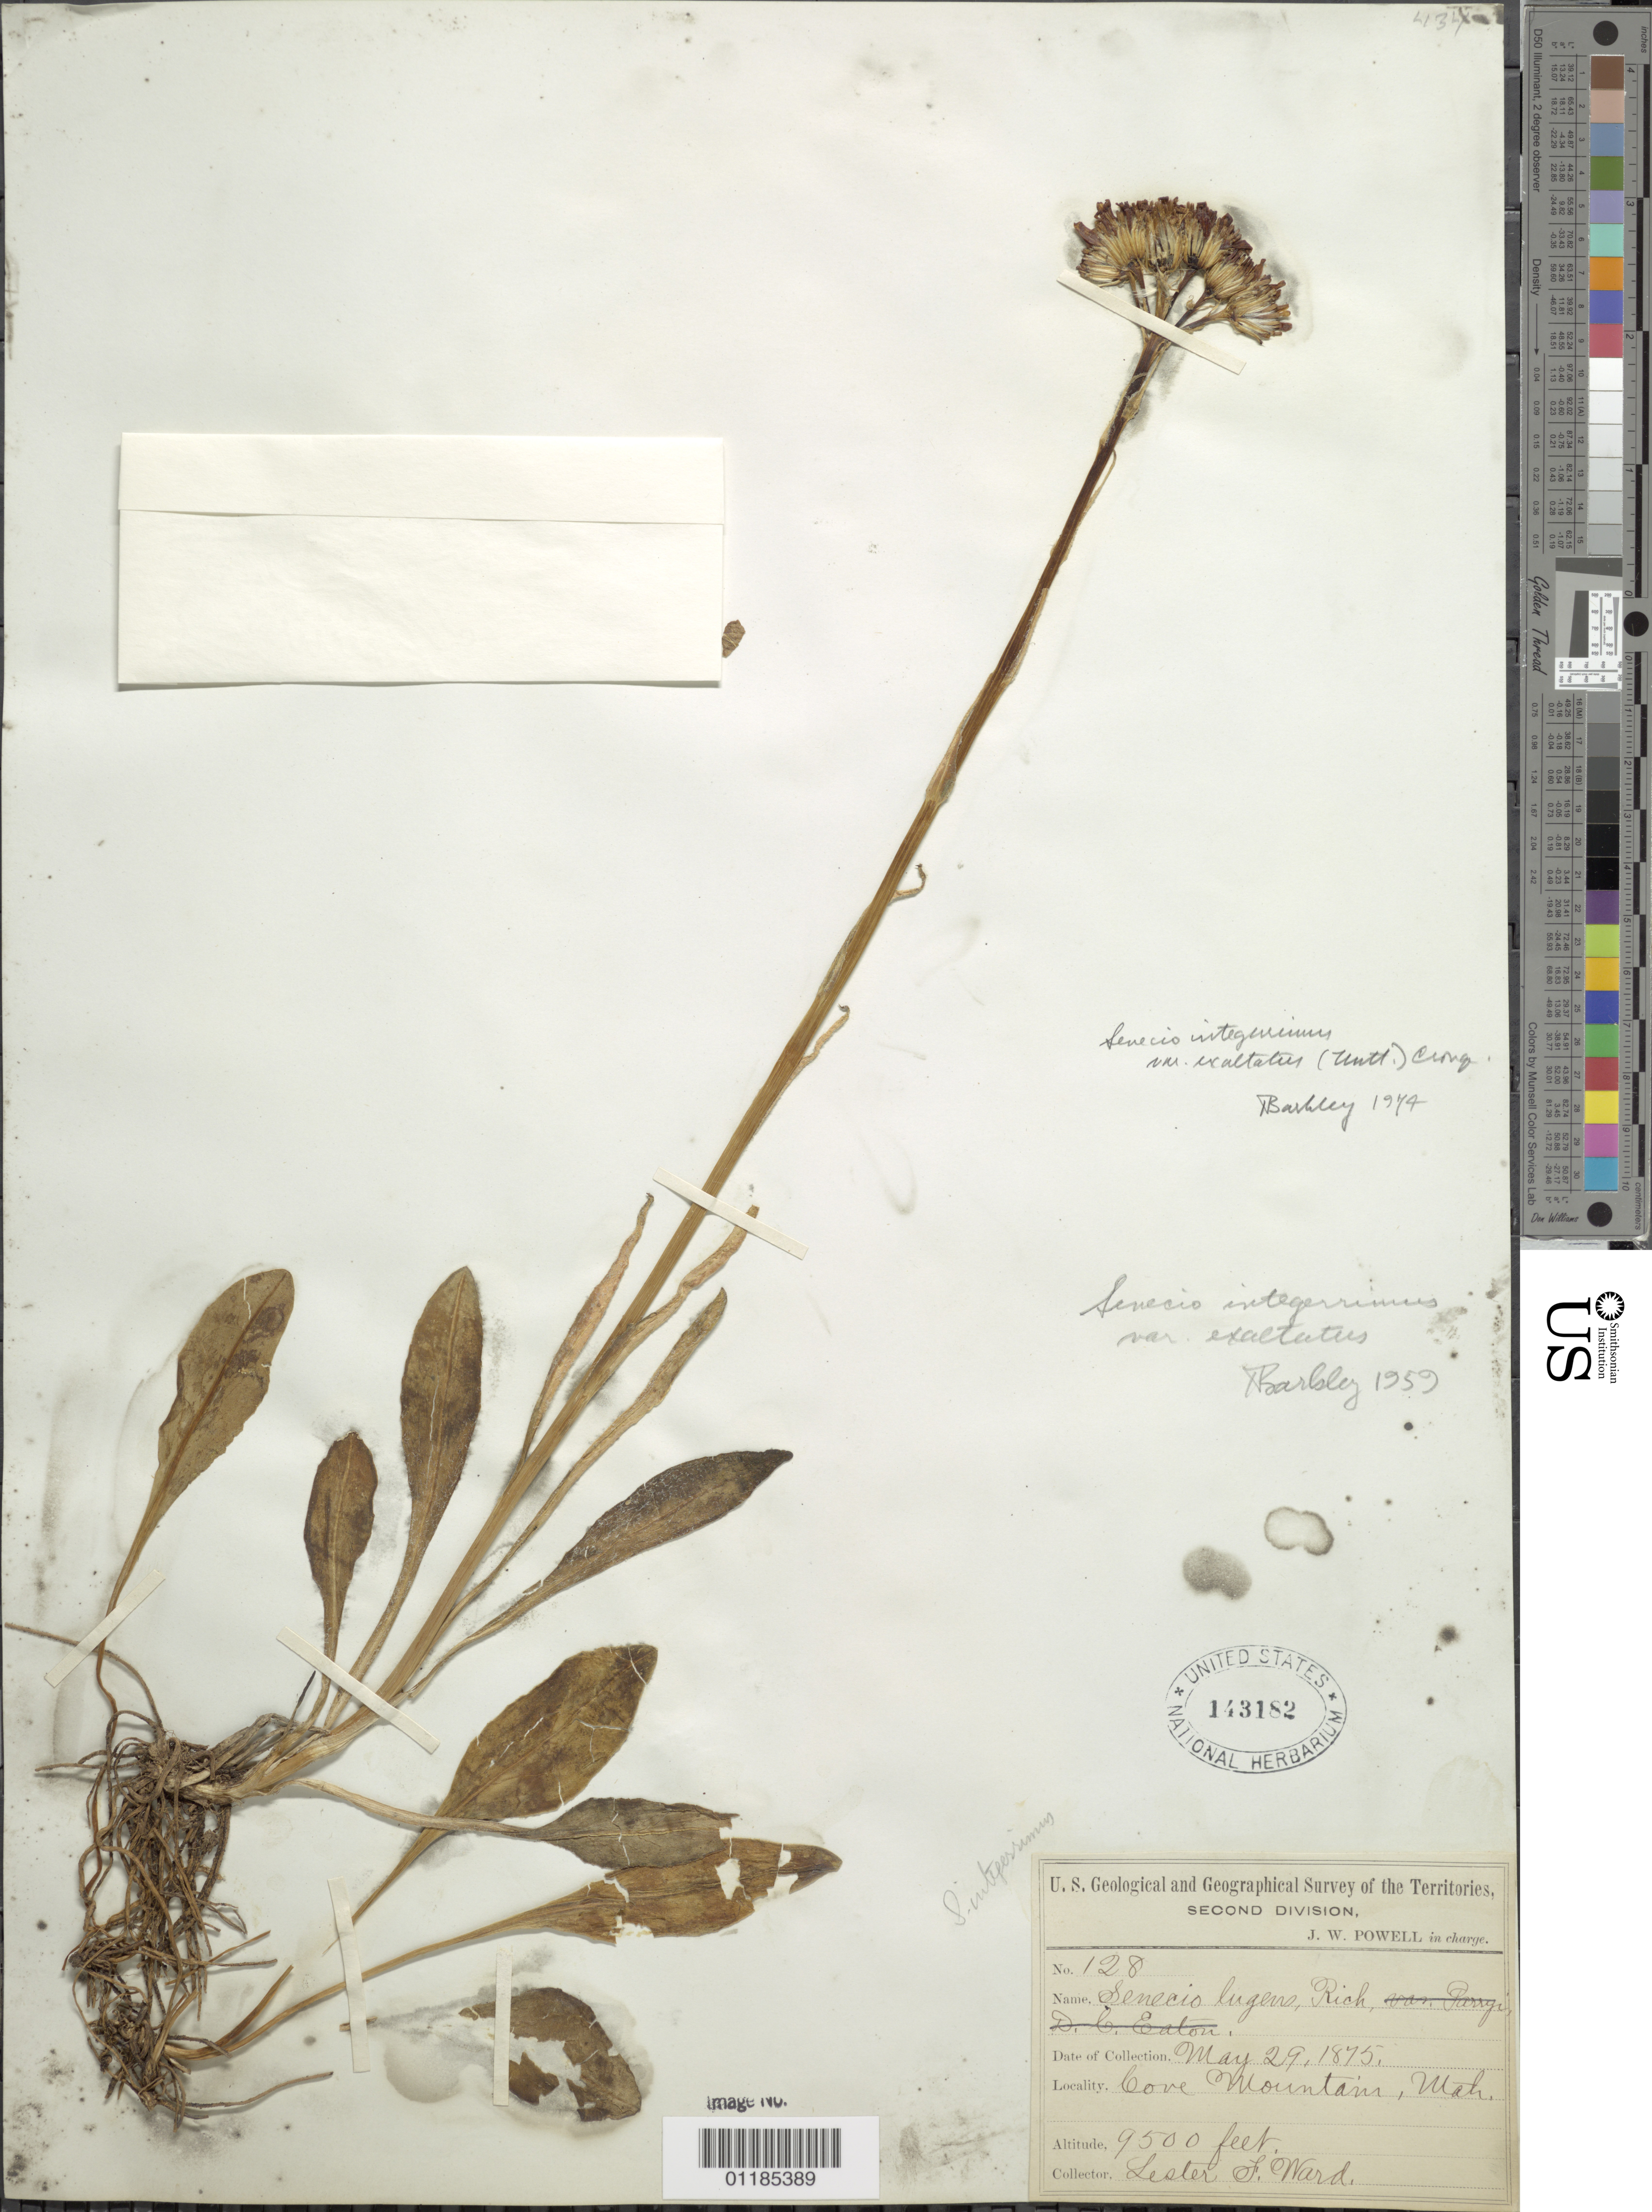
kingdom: Plantae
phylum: Tracheophyta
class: Magnoliopsida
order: Asterales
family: Asteraceae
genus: Senecio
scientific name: Senecio integerrimus var. exaltatus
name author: (Nutt.) Cronq.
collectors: L. F. Ward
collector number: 128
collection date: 1875-05-29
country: United States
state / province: Utah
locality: Cove Mountain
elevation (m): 2896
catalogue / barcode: US 143182